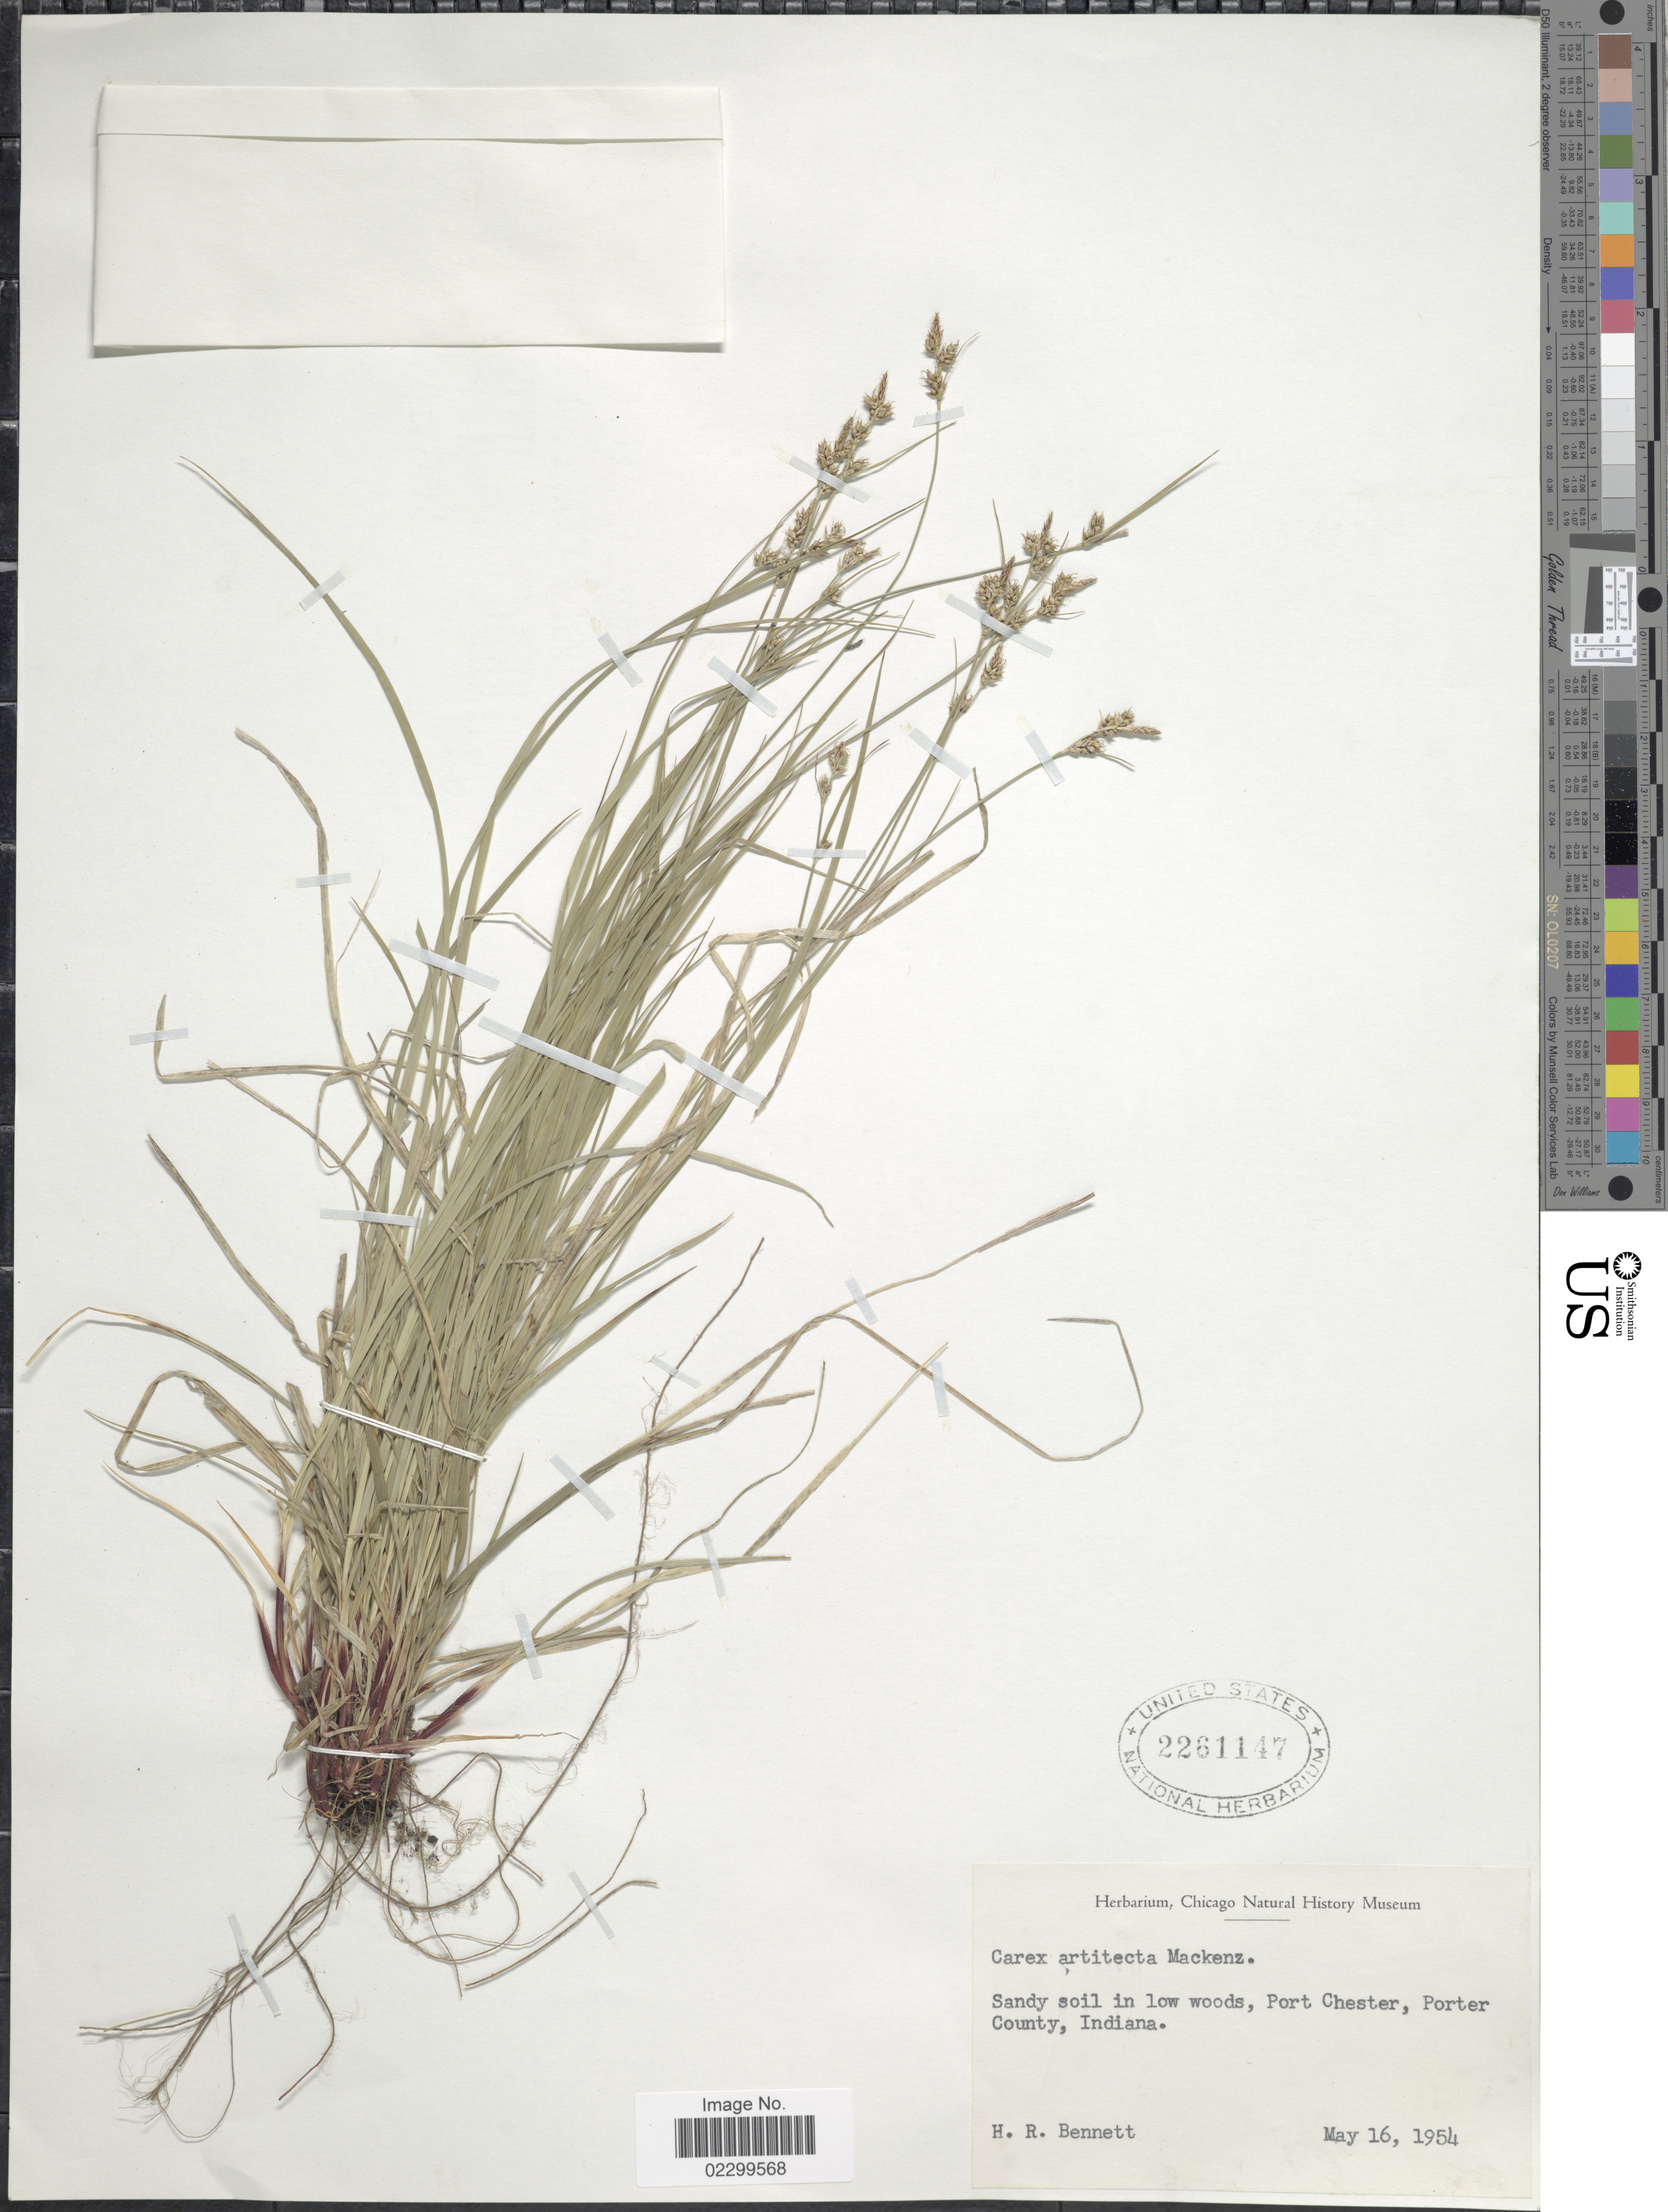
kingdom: Plantae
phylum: Tracheophyta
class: Liliopsida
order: Poales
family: Cyperaceae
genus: Carex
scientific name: Carex albicans var. albicans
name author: Willd. ex Spreng.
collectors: H. R. Bennett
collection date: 1954-05-16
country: United States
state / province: Indiana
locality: Sandy soil in low woods, Port Chester, Porter County.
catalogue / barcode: US 2261147